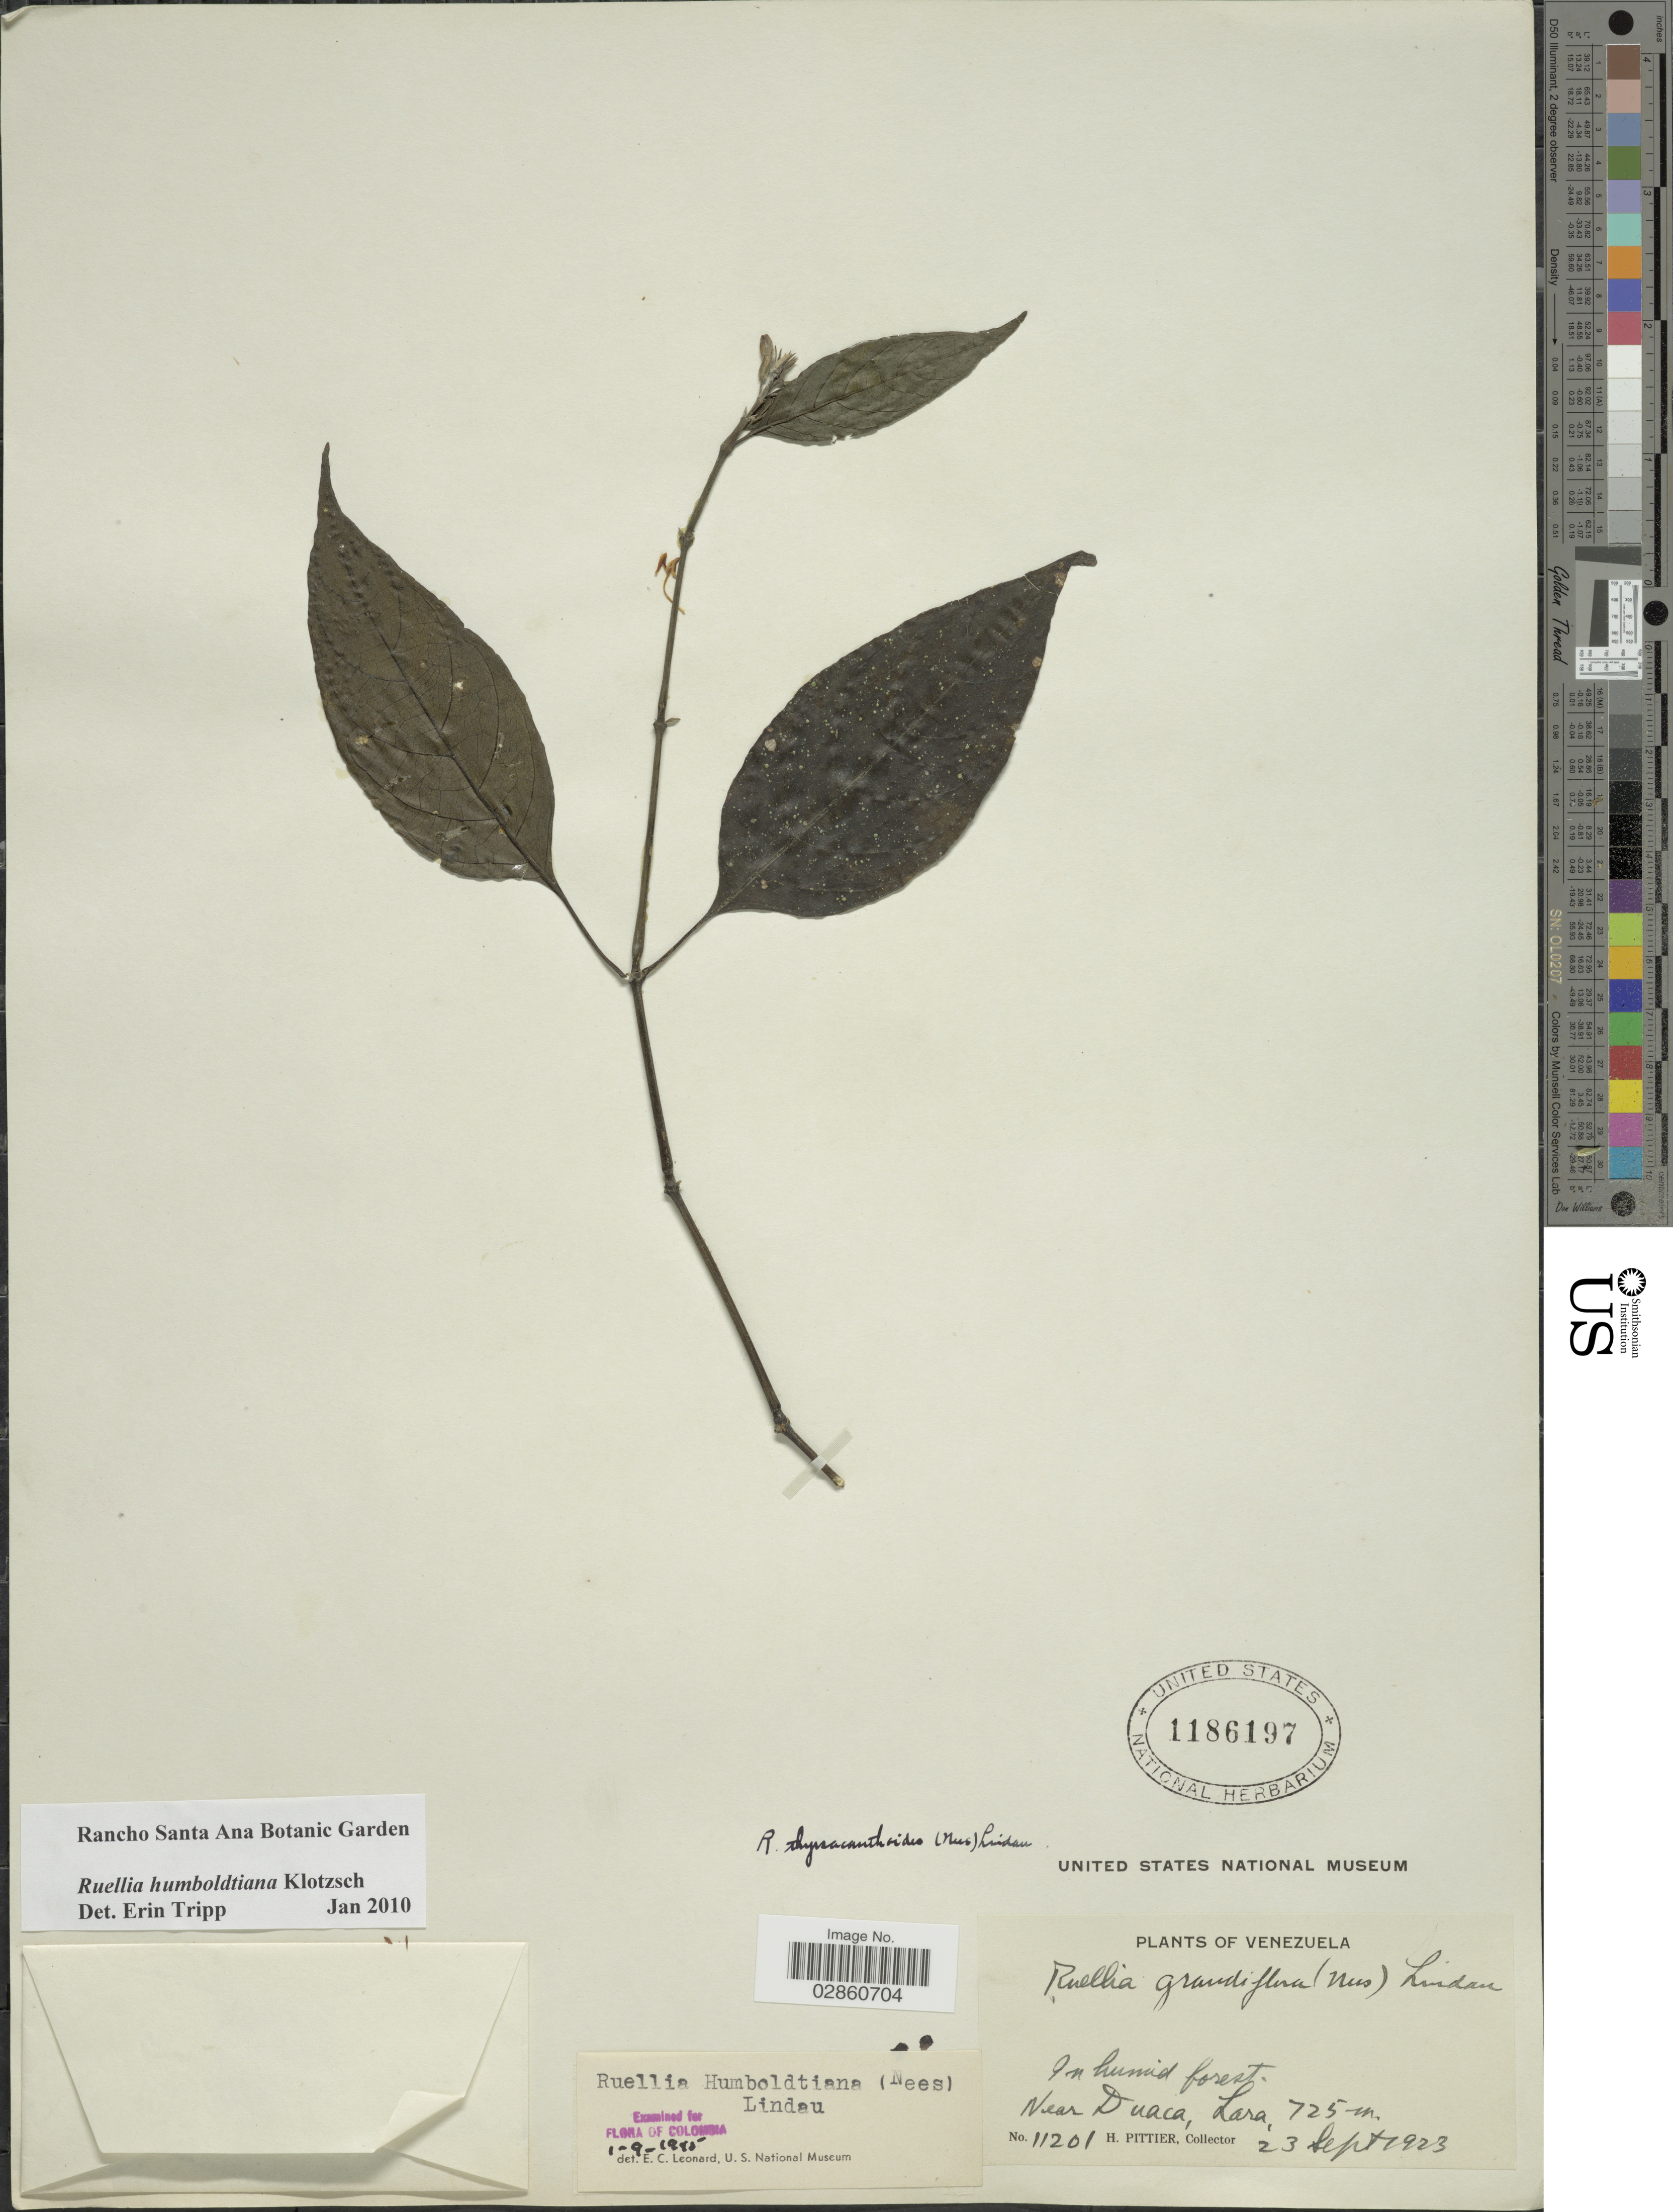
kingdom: Plantae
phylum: Tracheophyta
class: Magnoliopsida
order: Lamiales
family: Acanthaceae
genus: Ruellia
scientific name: Ruellia humboldtiana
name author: (Nees) Lindau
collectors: H. F. Pittier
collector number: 11201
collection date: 1923-09-23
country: Venezuela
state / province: Lara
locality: Near Duaca, Lara.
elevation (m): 725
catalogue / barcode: US 1186197